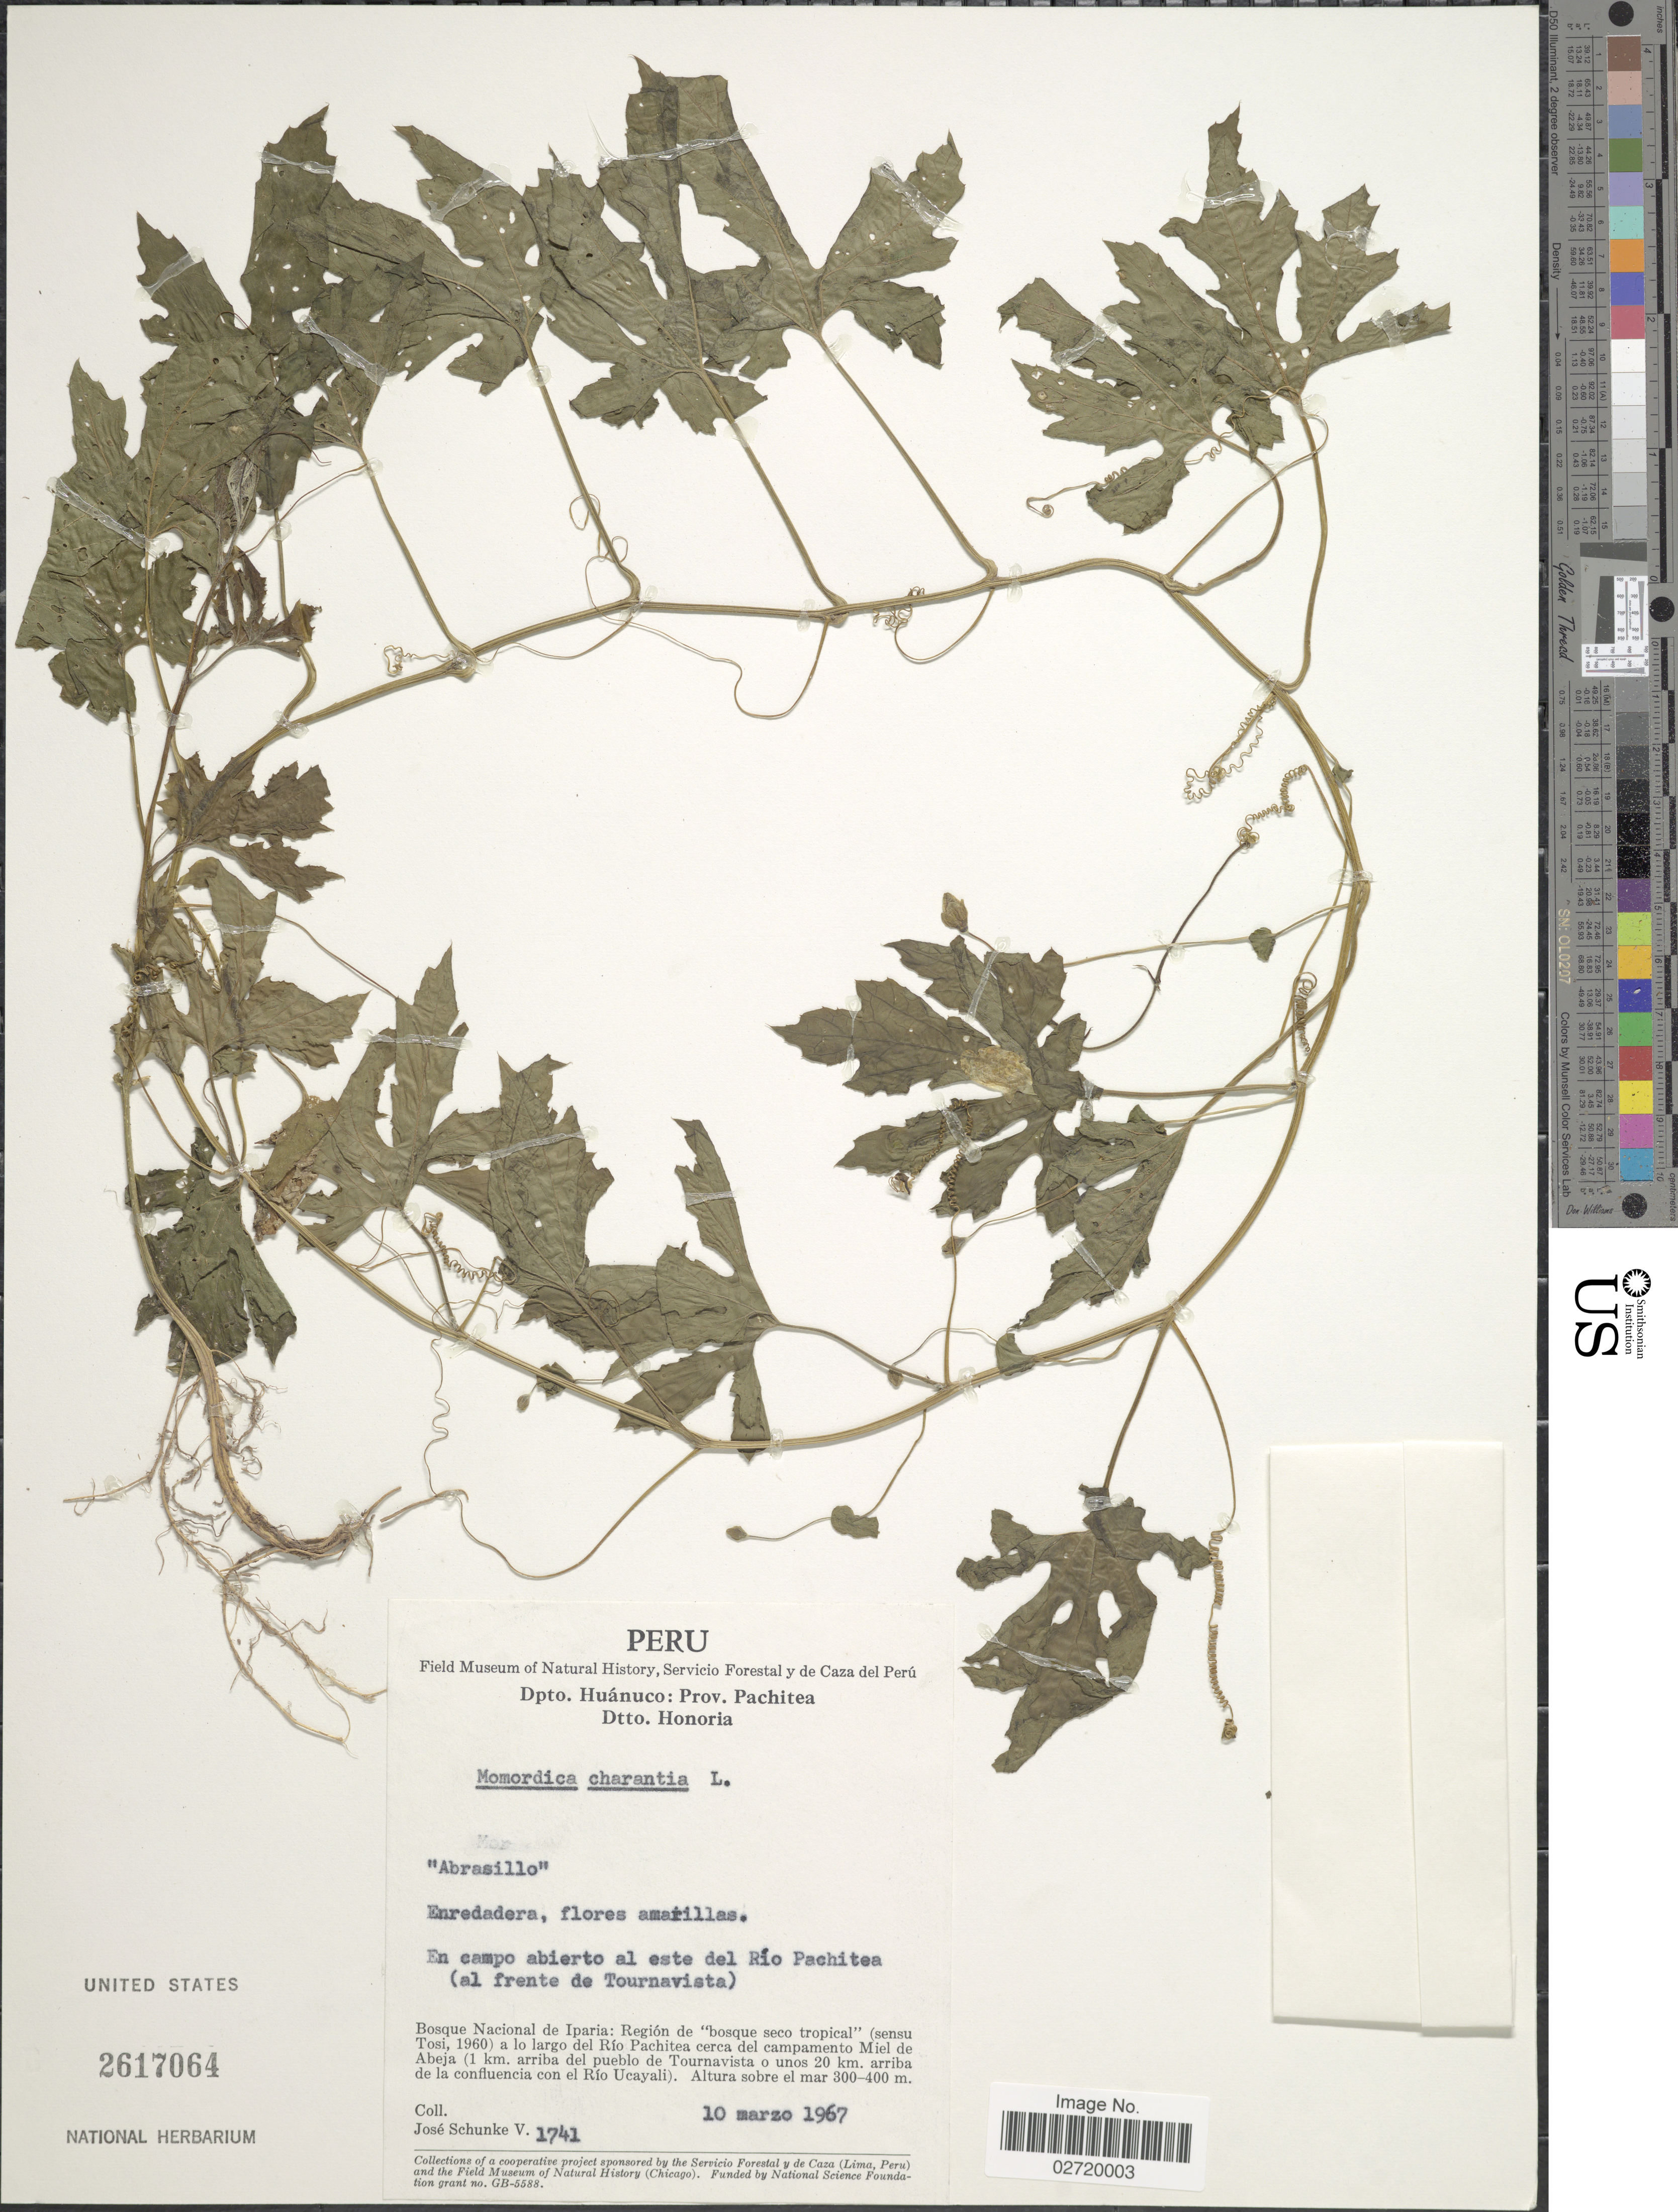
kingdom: Plantae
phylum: Tracheophyta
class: Magnoliopsida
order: Cucurbitales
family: Cucurbitaceae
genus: Momordica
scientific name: Momordica charantia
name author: L.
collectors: J. Schunke Vigo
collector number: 1741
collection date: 1967-03-10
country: Peru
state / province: Huánuco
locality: Prov. Pachitea. Dtto. Honoria. Bosque Nacional de Iparia: Region de "bosque seco tropical"(sensu Tosi, 1960) a lo largo del Rio Pachitea cerca del campamento Miel de Abeja (1 km arriba del pueblo de Tournavista a unos 20 km arriba de la confluencia con el Rio Ucayali [unsure placement] En campo abierto al este del Rio Pachitea (al frente de Tournavista)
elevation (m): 300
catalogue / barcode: US 2617064